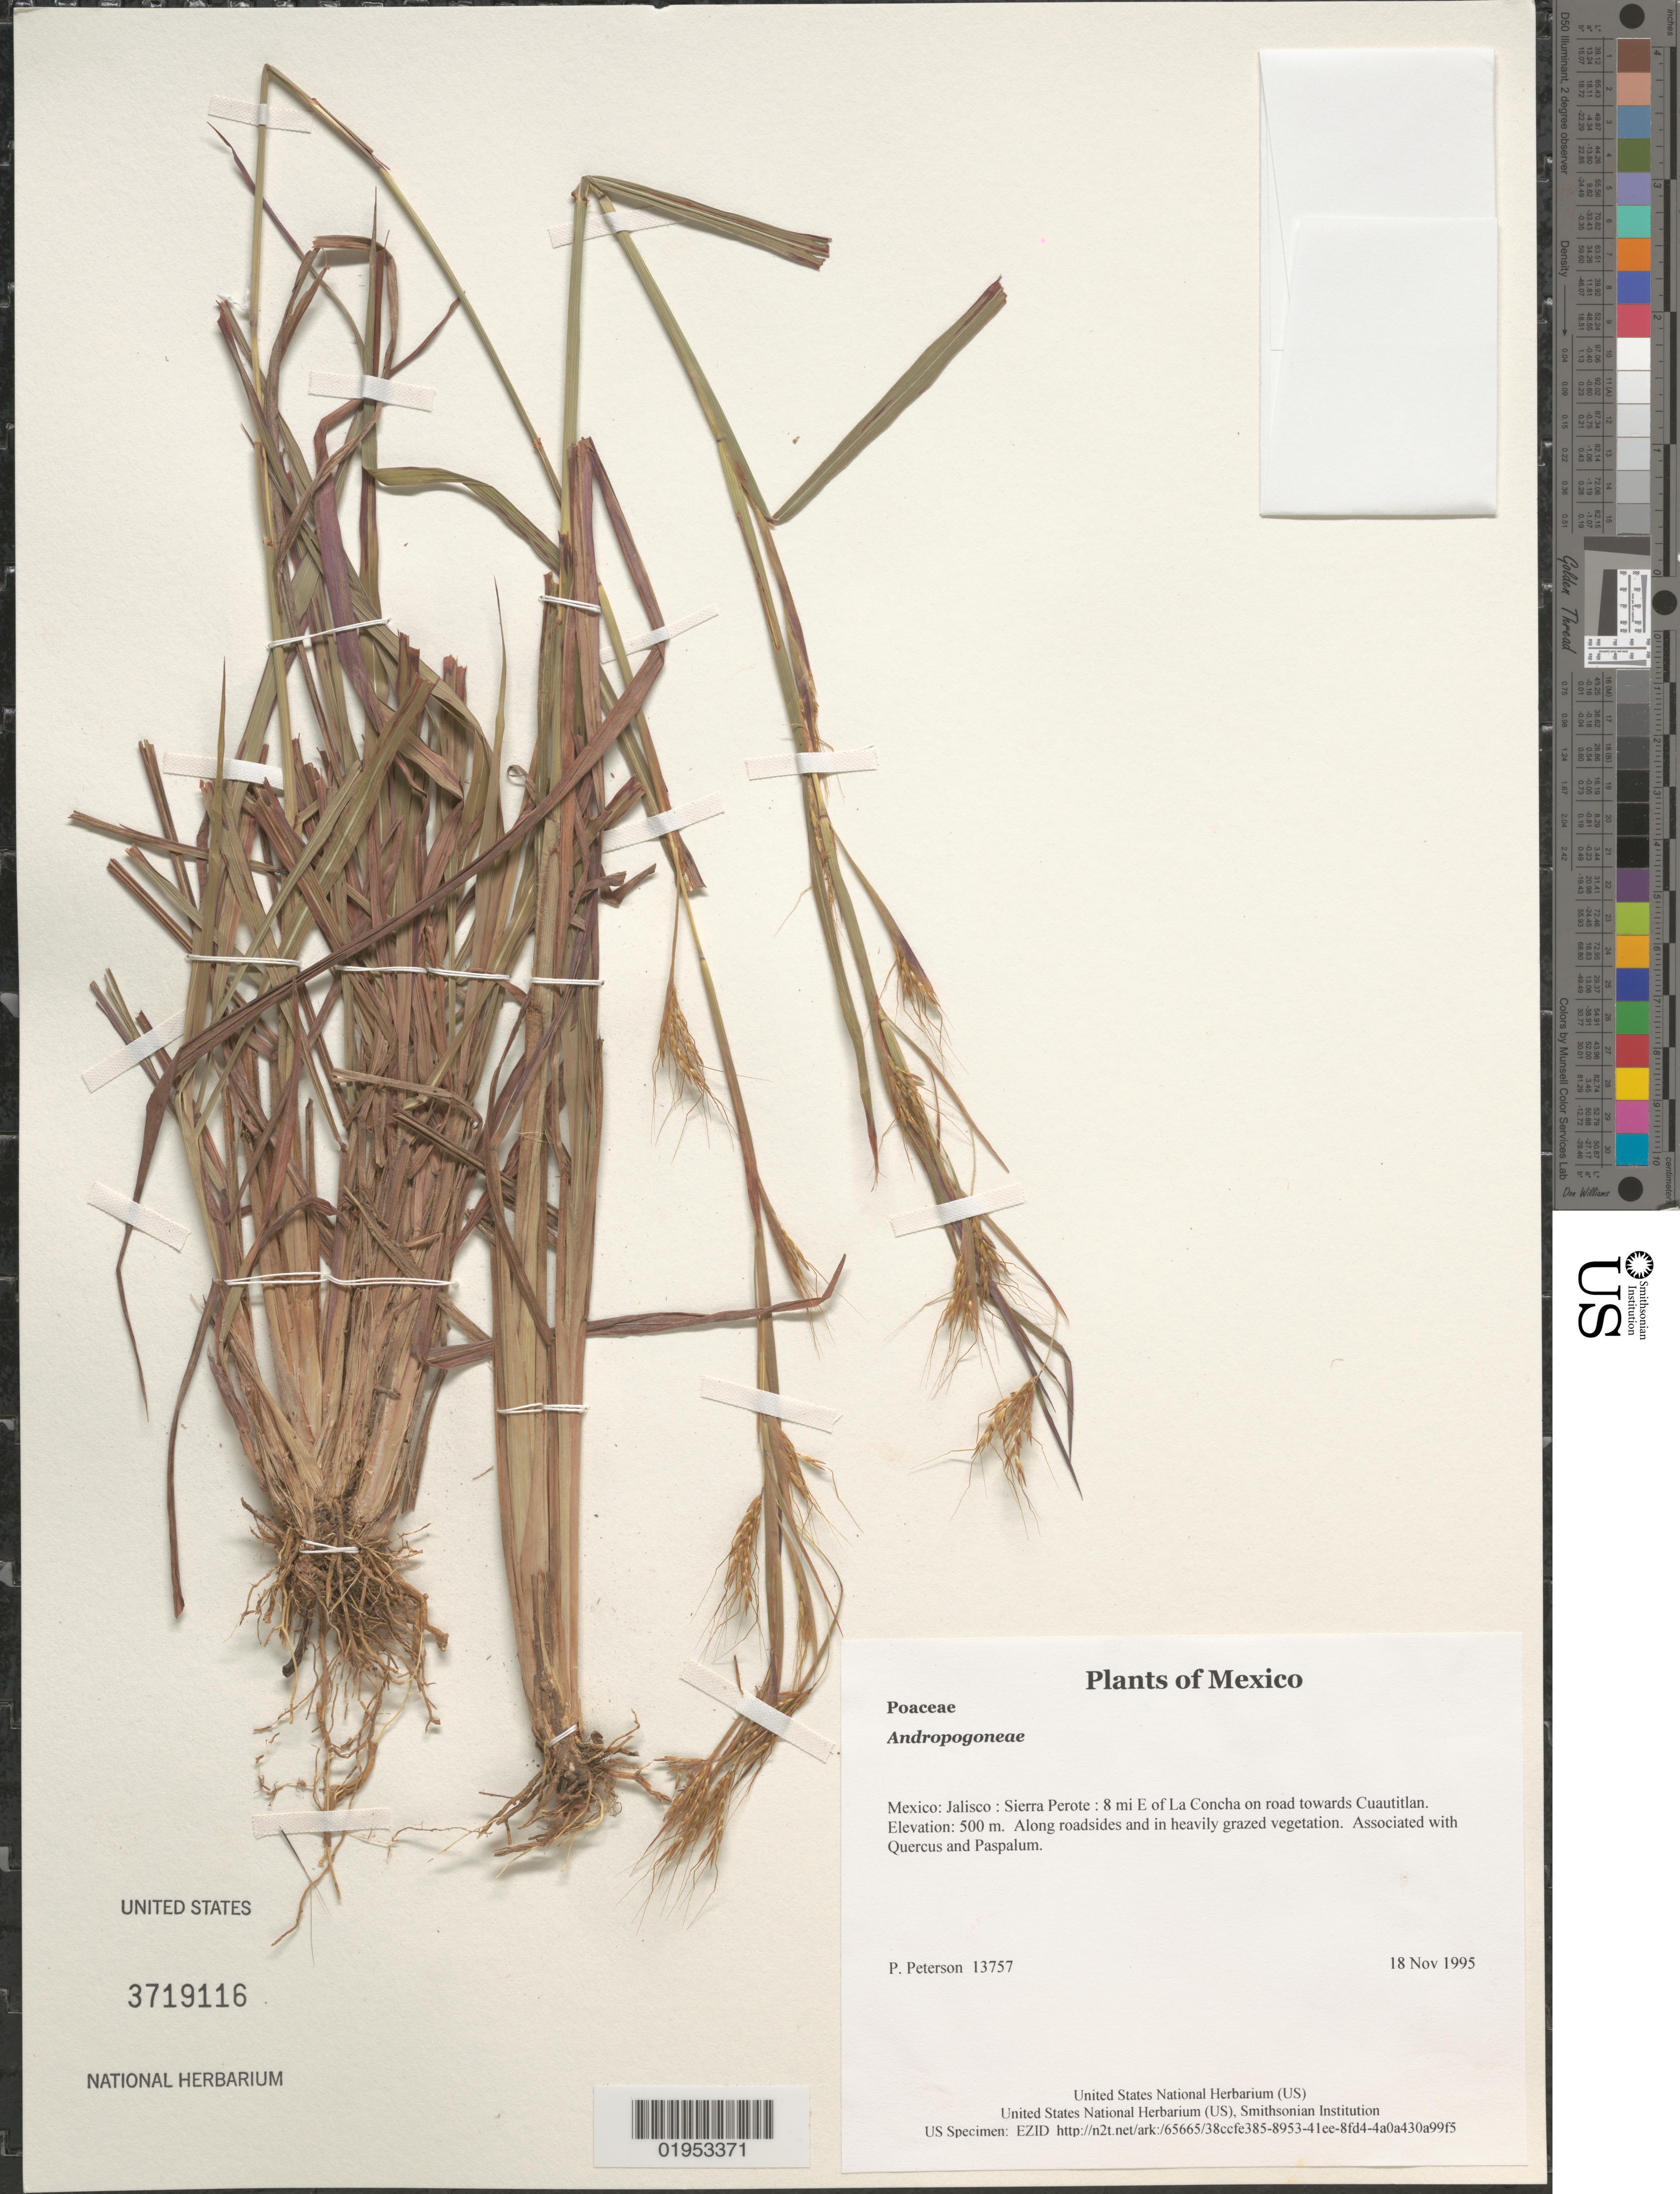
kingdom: Plantae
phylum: Tracheophyta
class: Liliopsida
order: Poales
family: Poaceae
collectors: P. M. Peterson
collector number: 13757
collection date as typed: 18 Nov 1995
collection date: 1995-11-18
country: Mexico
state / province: Jalisco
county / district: Sierra Perote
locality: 8 mi E of La Concha on road towards Cuautitlan.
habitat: Along roadsides and in heavily grazed vegetation. Associated with Quercus and Paspalum.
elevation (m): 500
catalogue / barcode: US 3719116